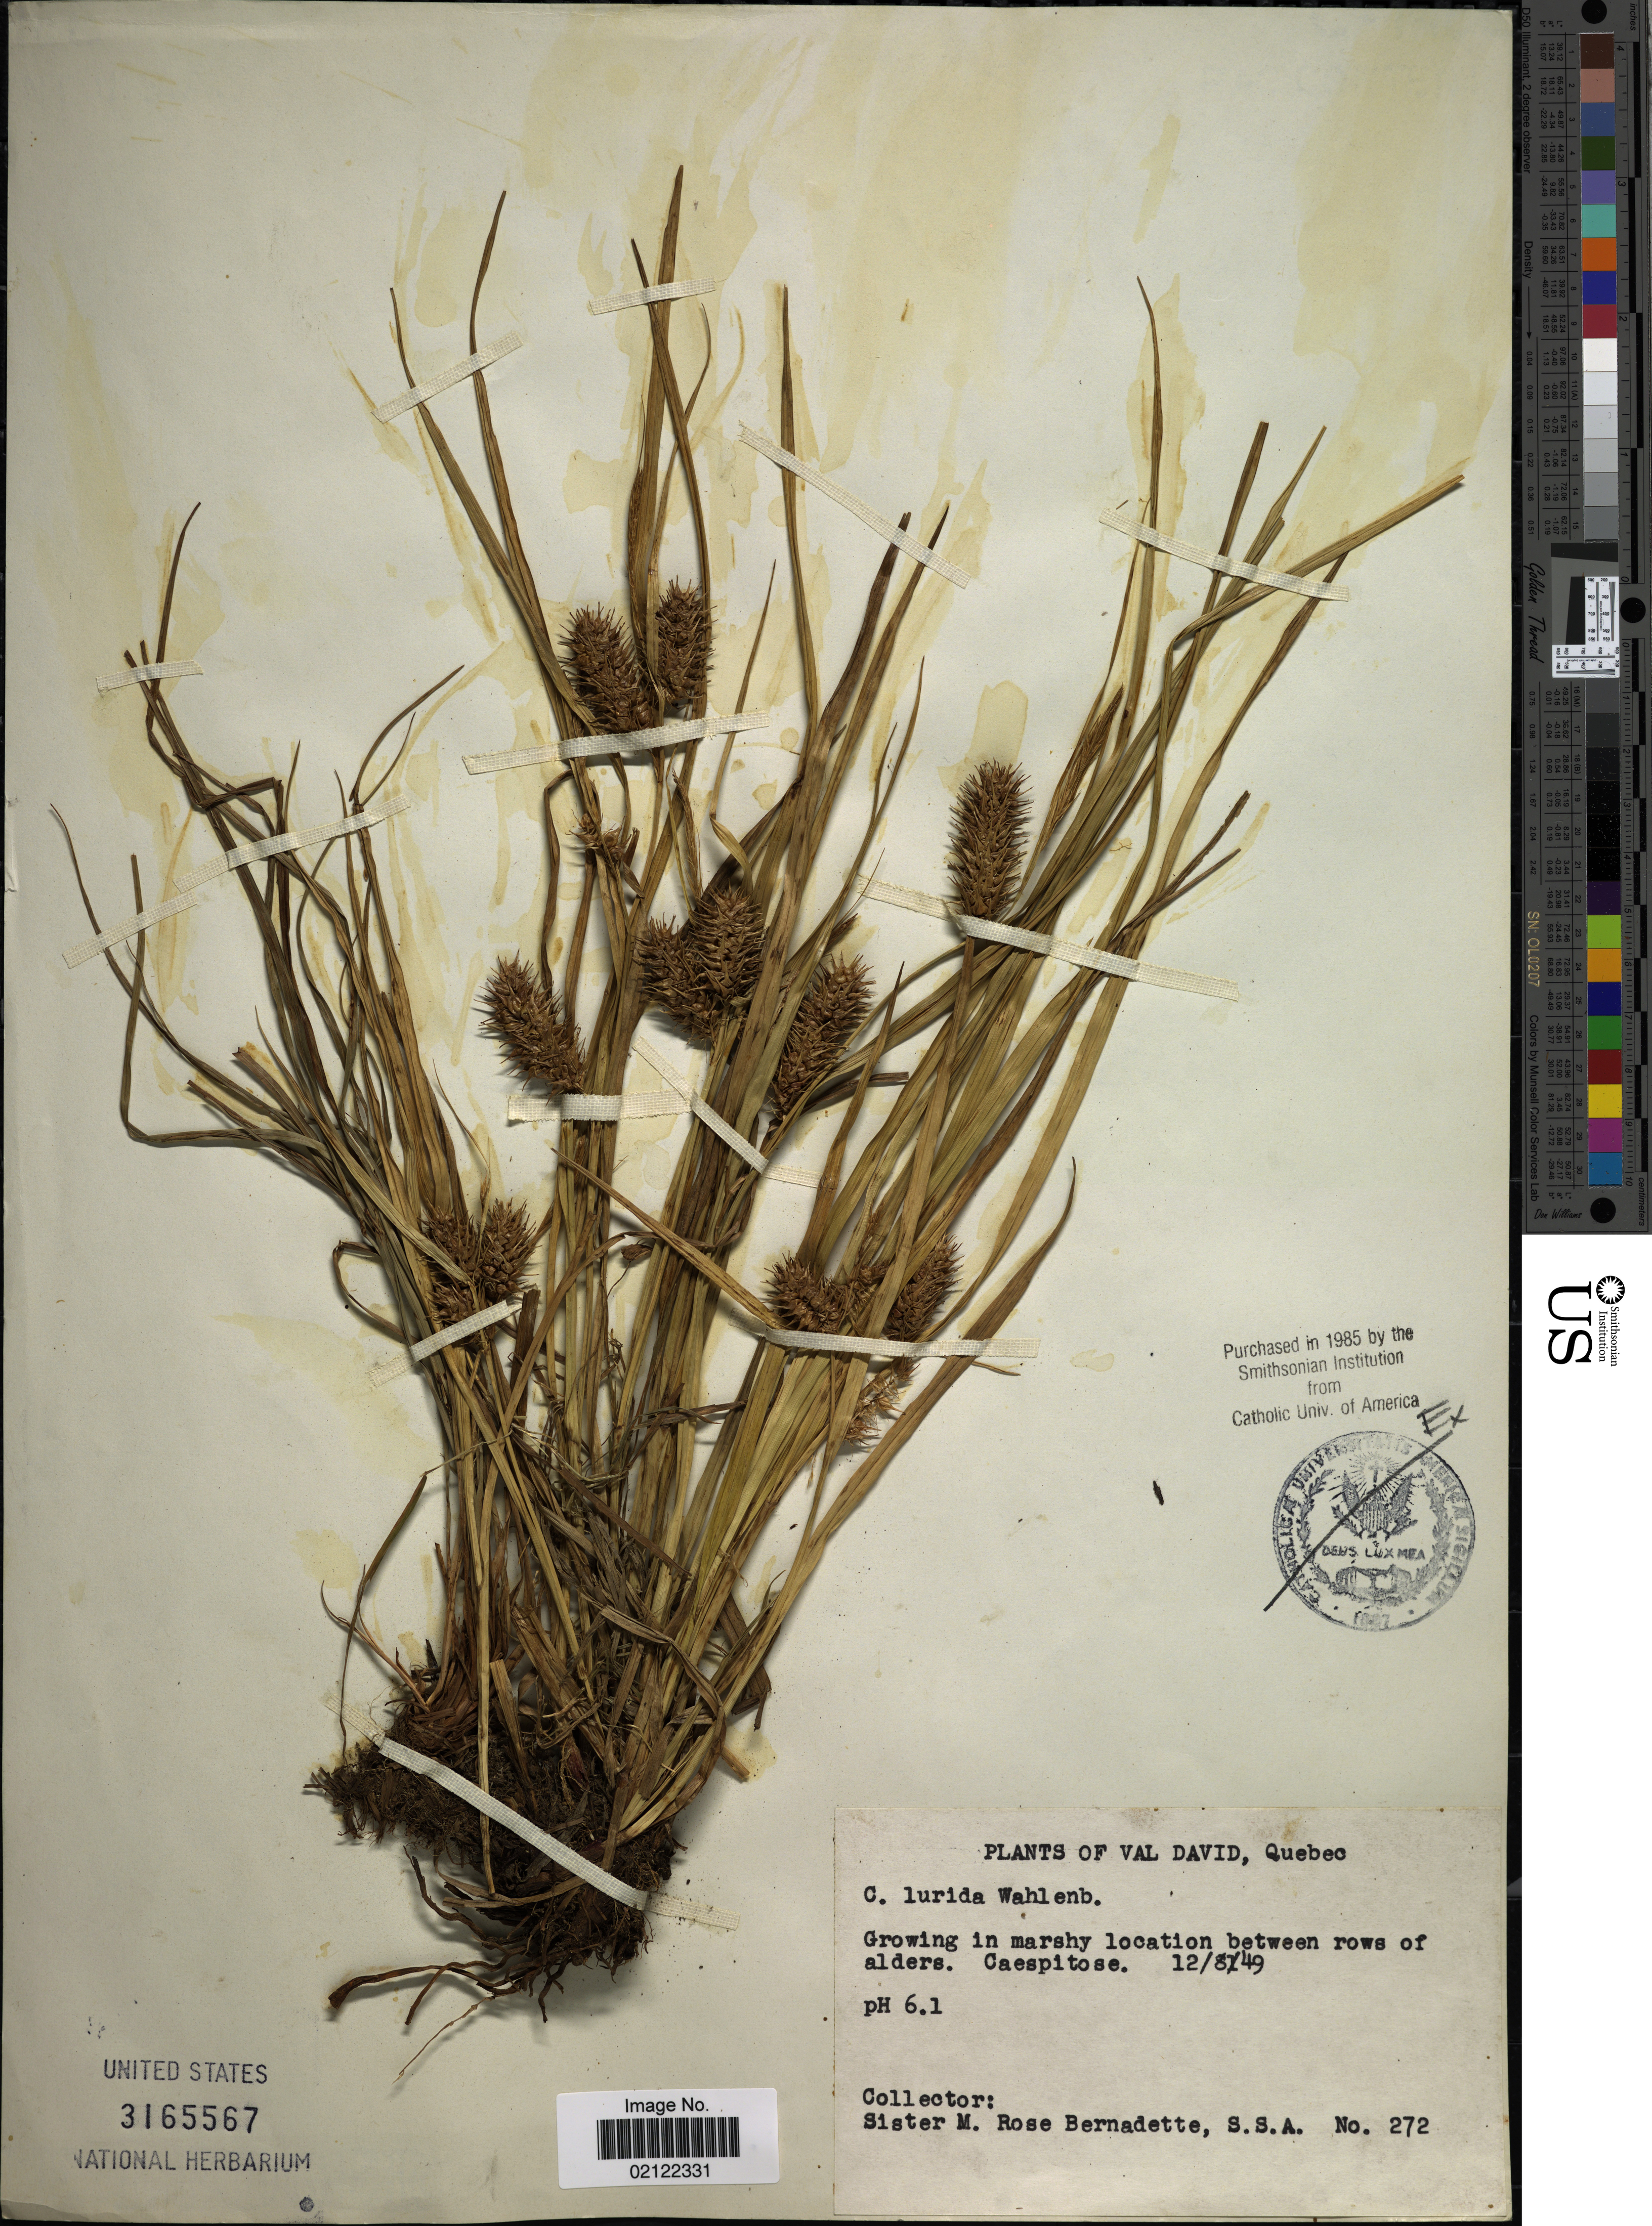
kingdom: Plantae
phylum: Tracheophyta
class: Liliopsida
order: Poales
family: Cyperaceae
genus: Carex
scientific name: Carex lurida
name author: Wahlenb.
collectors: M. Bernadette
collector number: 272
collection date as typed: Transcribed d/m/y: 12/8/49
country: Canada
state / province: Quebec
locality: Val David, Quebec. Growing in marshy location between rows of alders.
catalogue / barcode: US 3165567